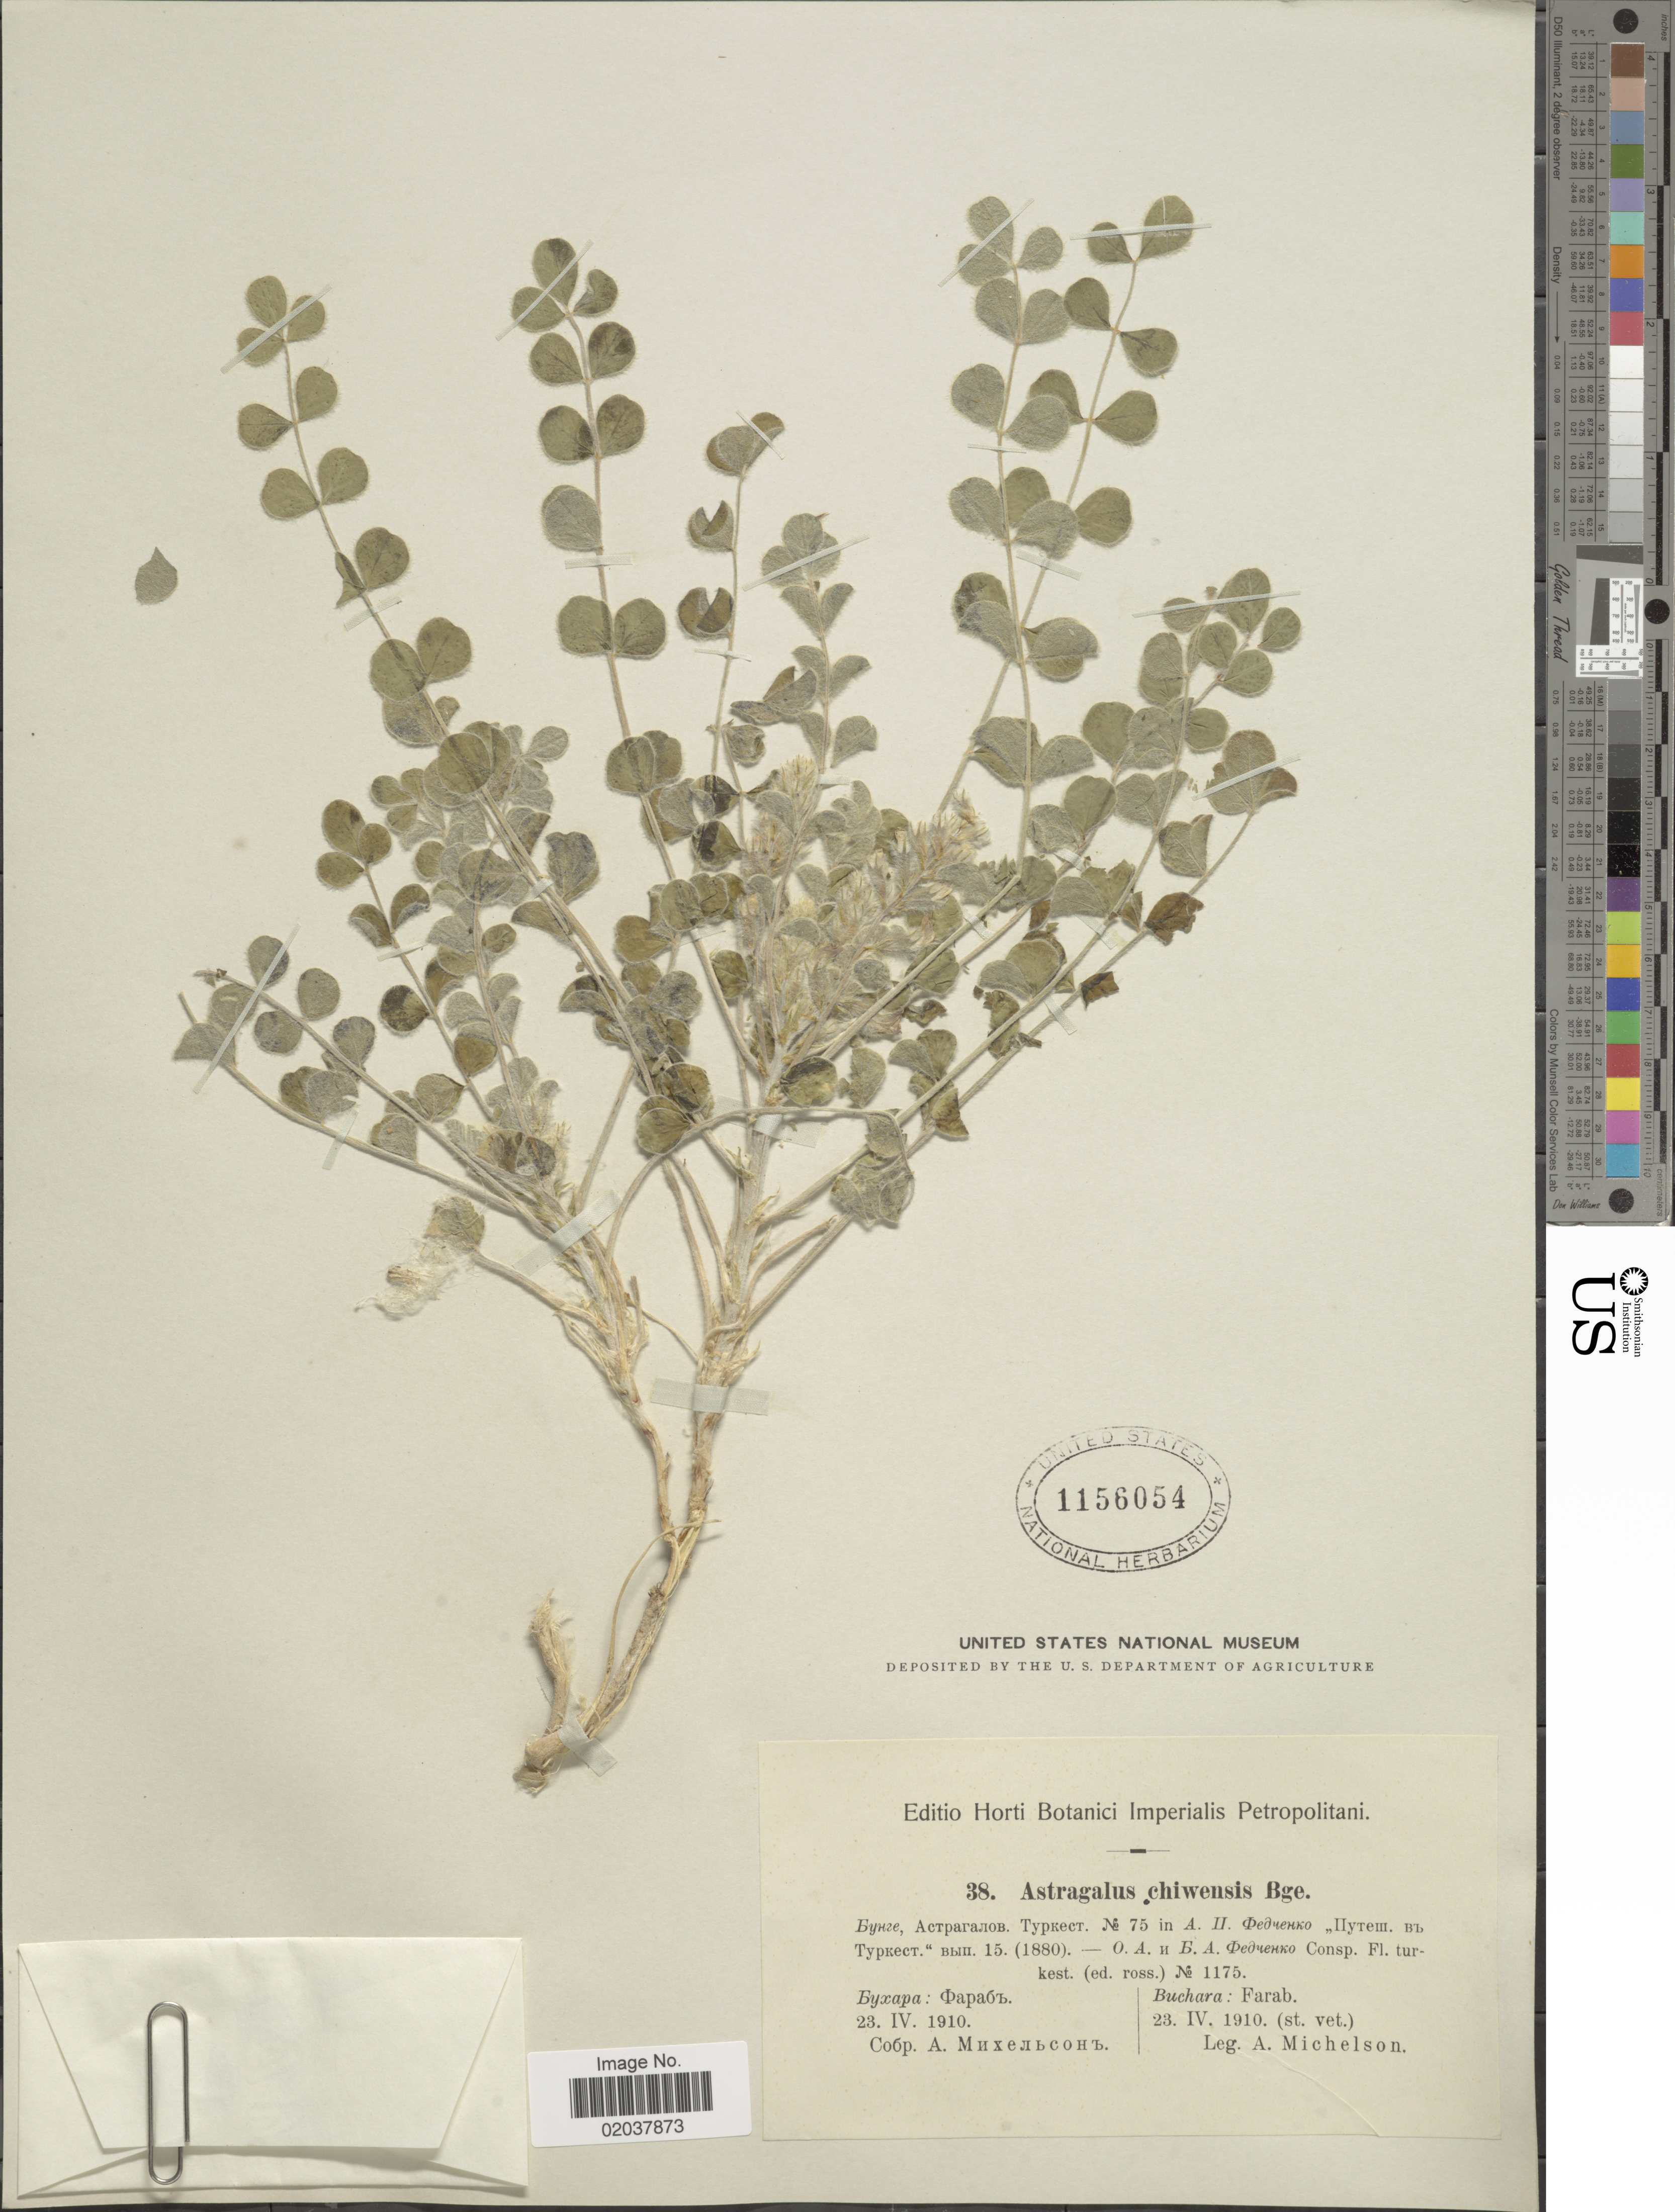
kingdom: Plantae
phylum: Tracheophyta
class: Magnoliopsida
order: Fabales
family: Fabaceae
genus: Astragalus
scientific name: Astragalus chiwensis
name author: Bunge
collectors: A. Michelson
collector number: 38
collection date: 1910-04-23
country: Uzbekistan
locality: Buchara: Farab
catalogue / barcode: US 1156054